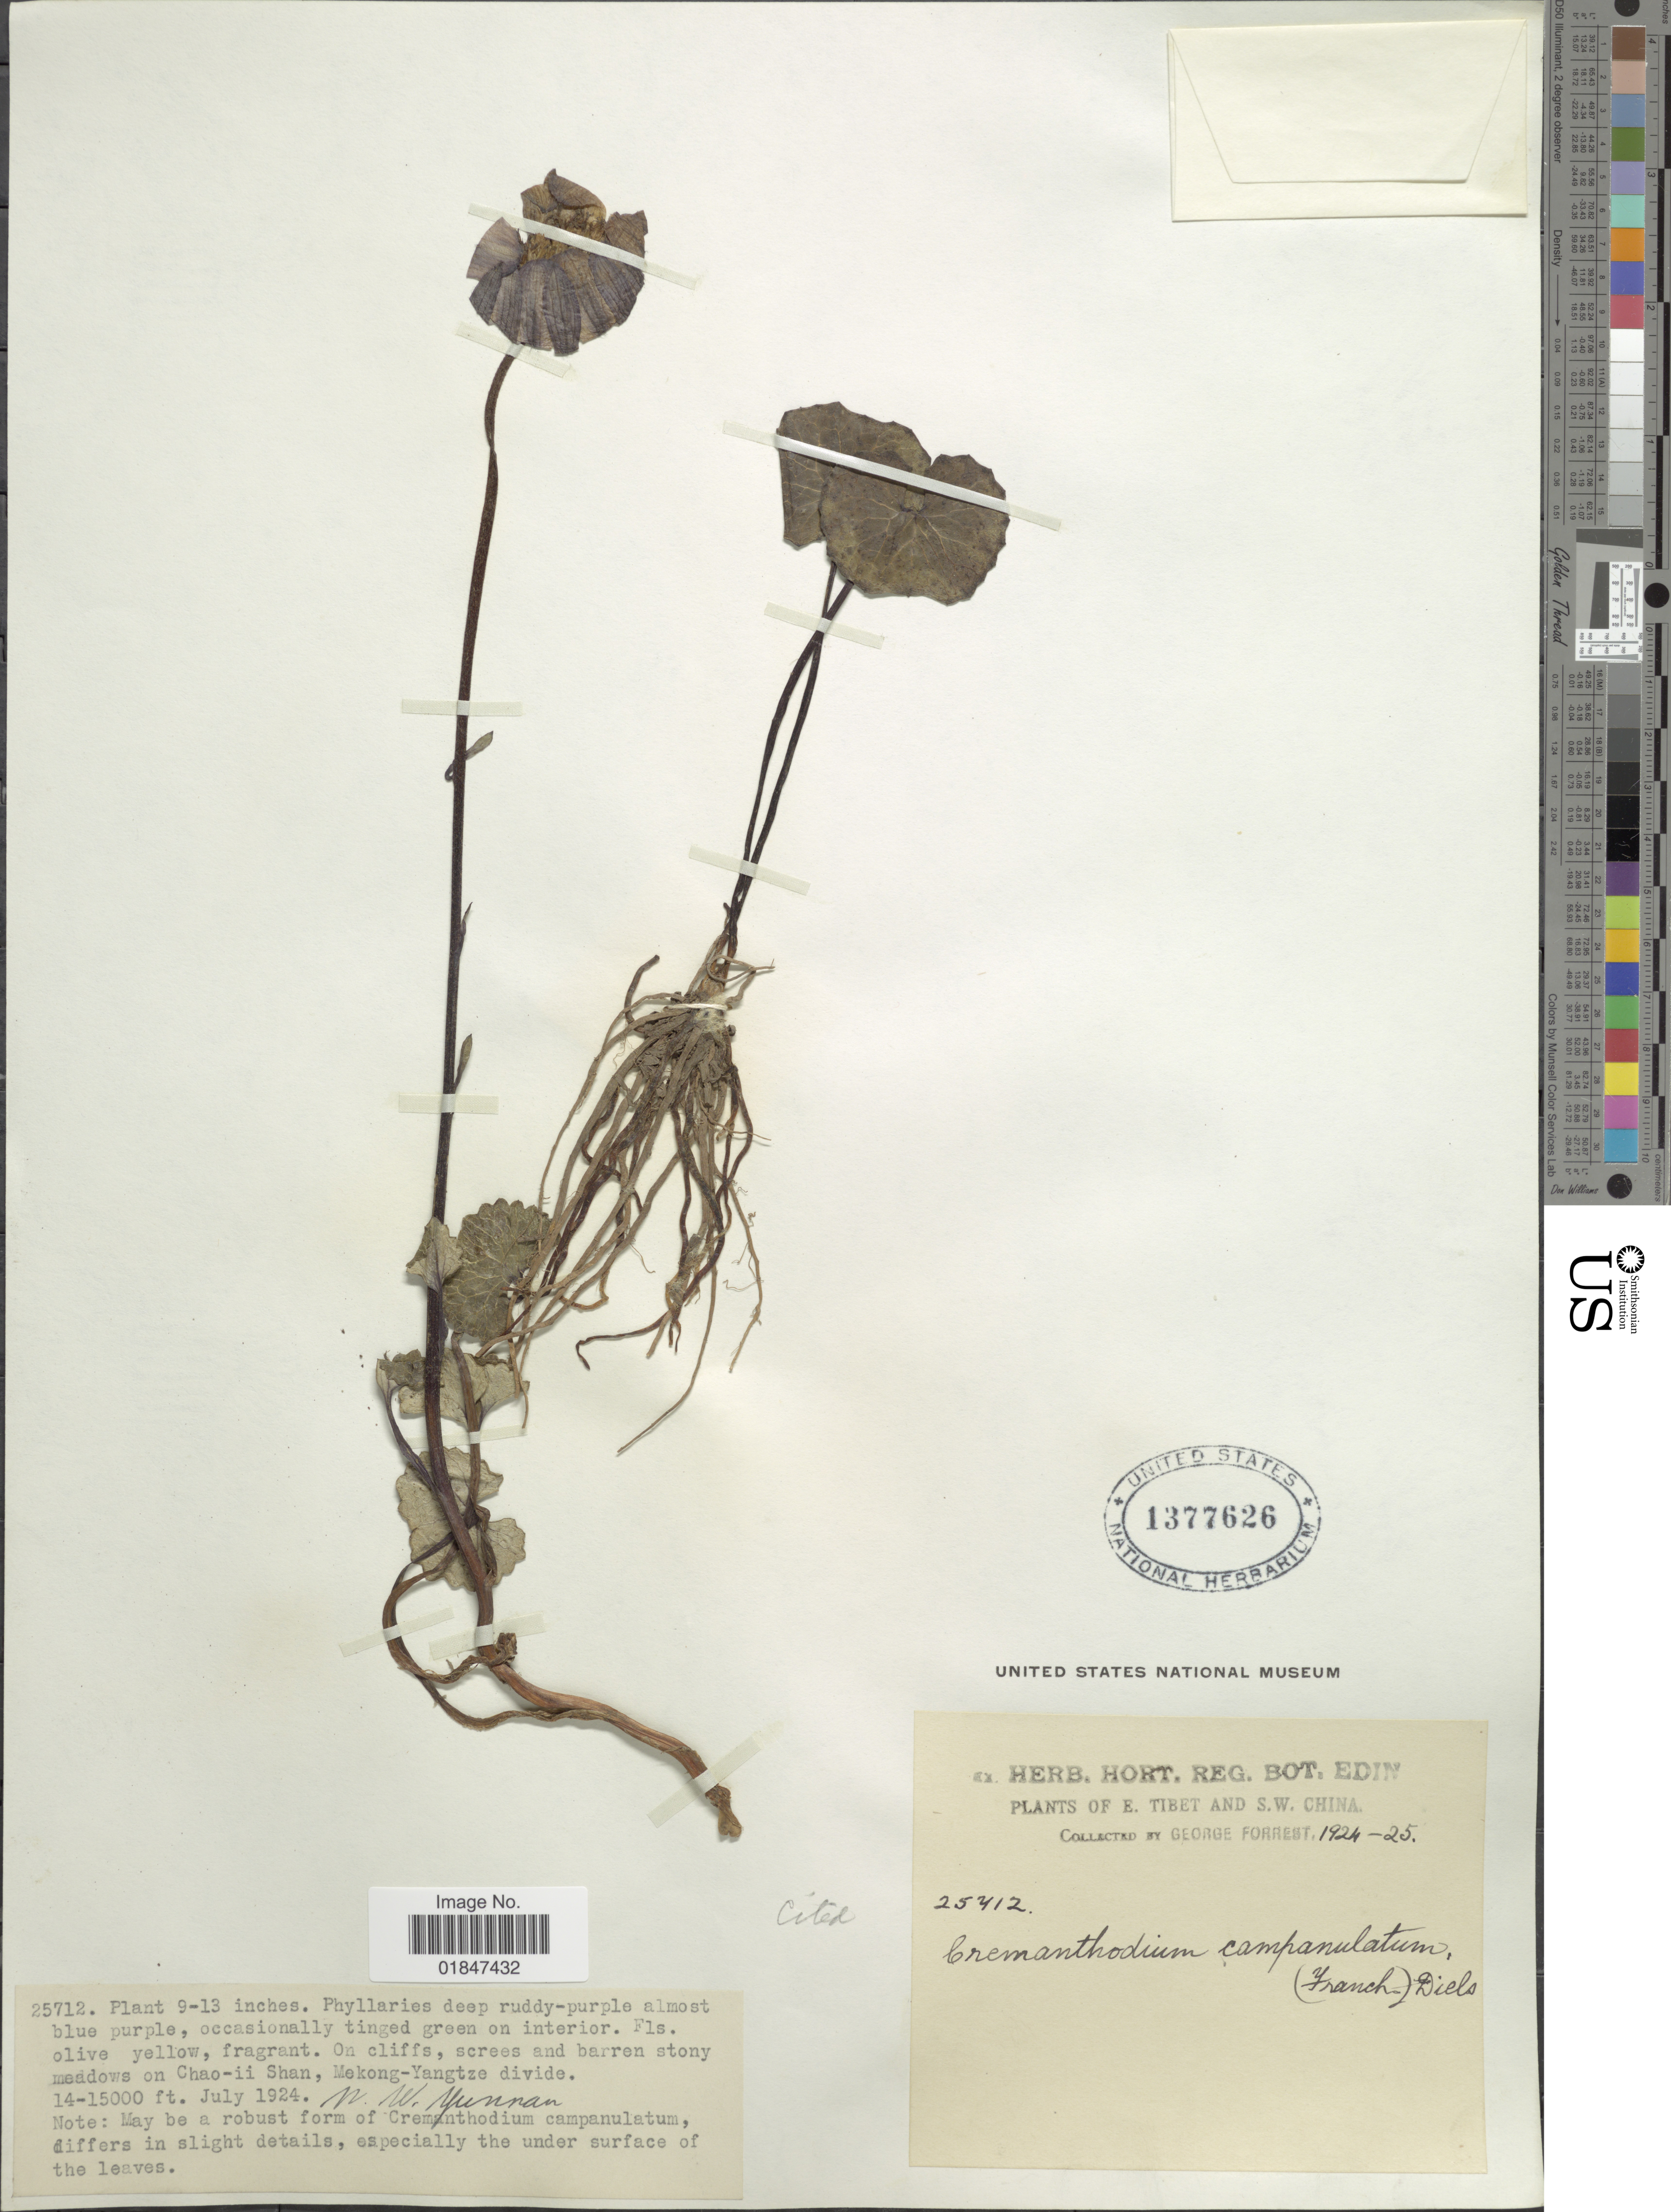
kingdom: Plantae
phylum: Tracheophyta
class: Magnoliopsida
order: Asterales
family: Asteraceae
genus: Cremanthodium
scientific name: Cremanthodium campanulatum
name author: Diels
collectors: G. Forrest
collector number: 25712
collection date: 1924-07/1925-07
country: China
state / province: Yunnan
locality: E. Tibet and S.W. China, On cliffs, screes and barren stony meadows on Chao-ii Shan, Mekong-Yangtze divide, N.W. Yunnan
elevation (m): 4267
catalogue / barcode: US 1377626